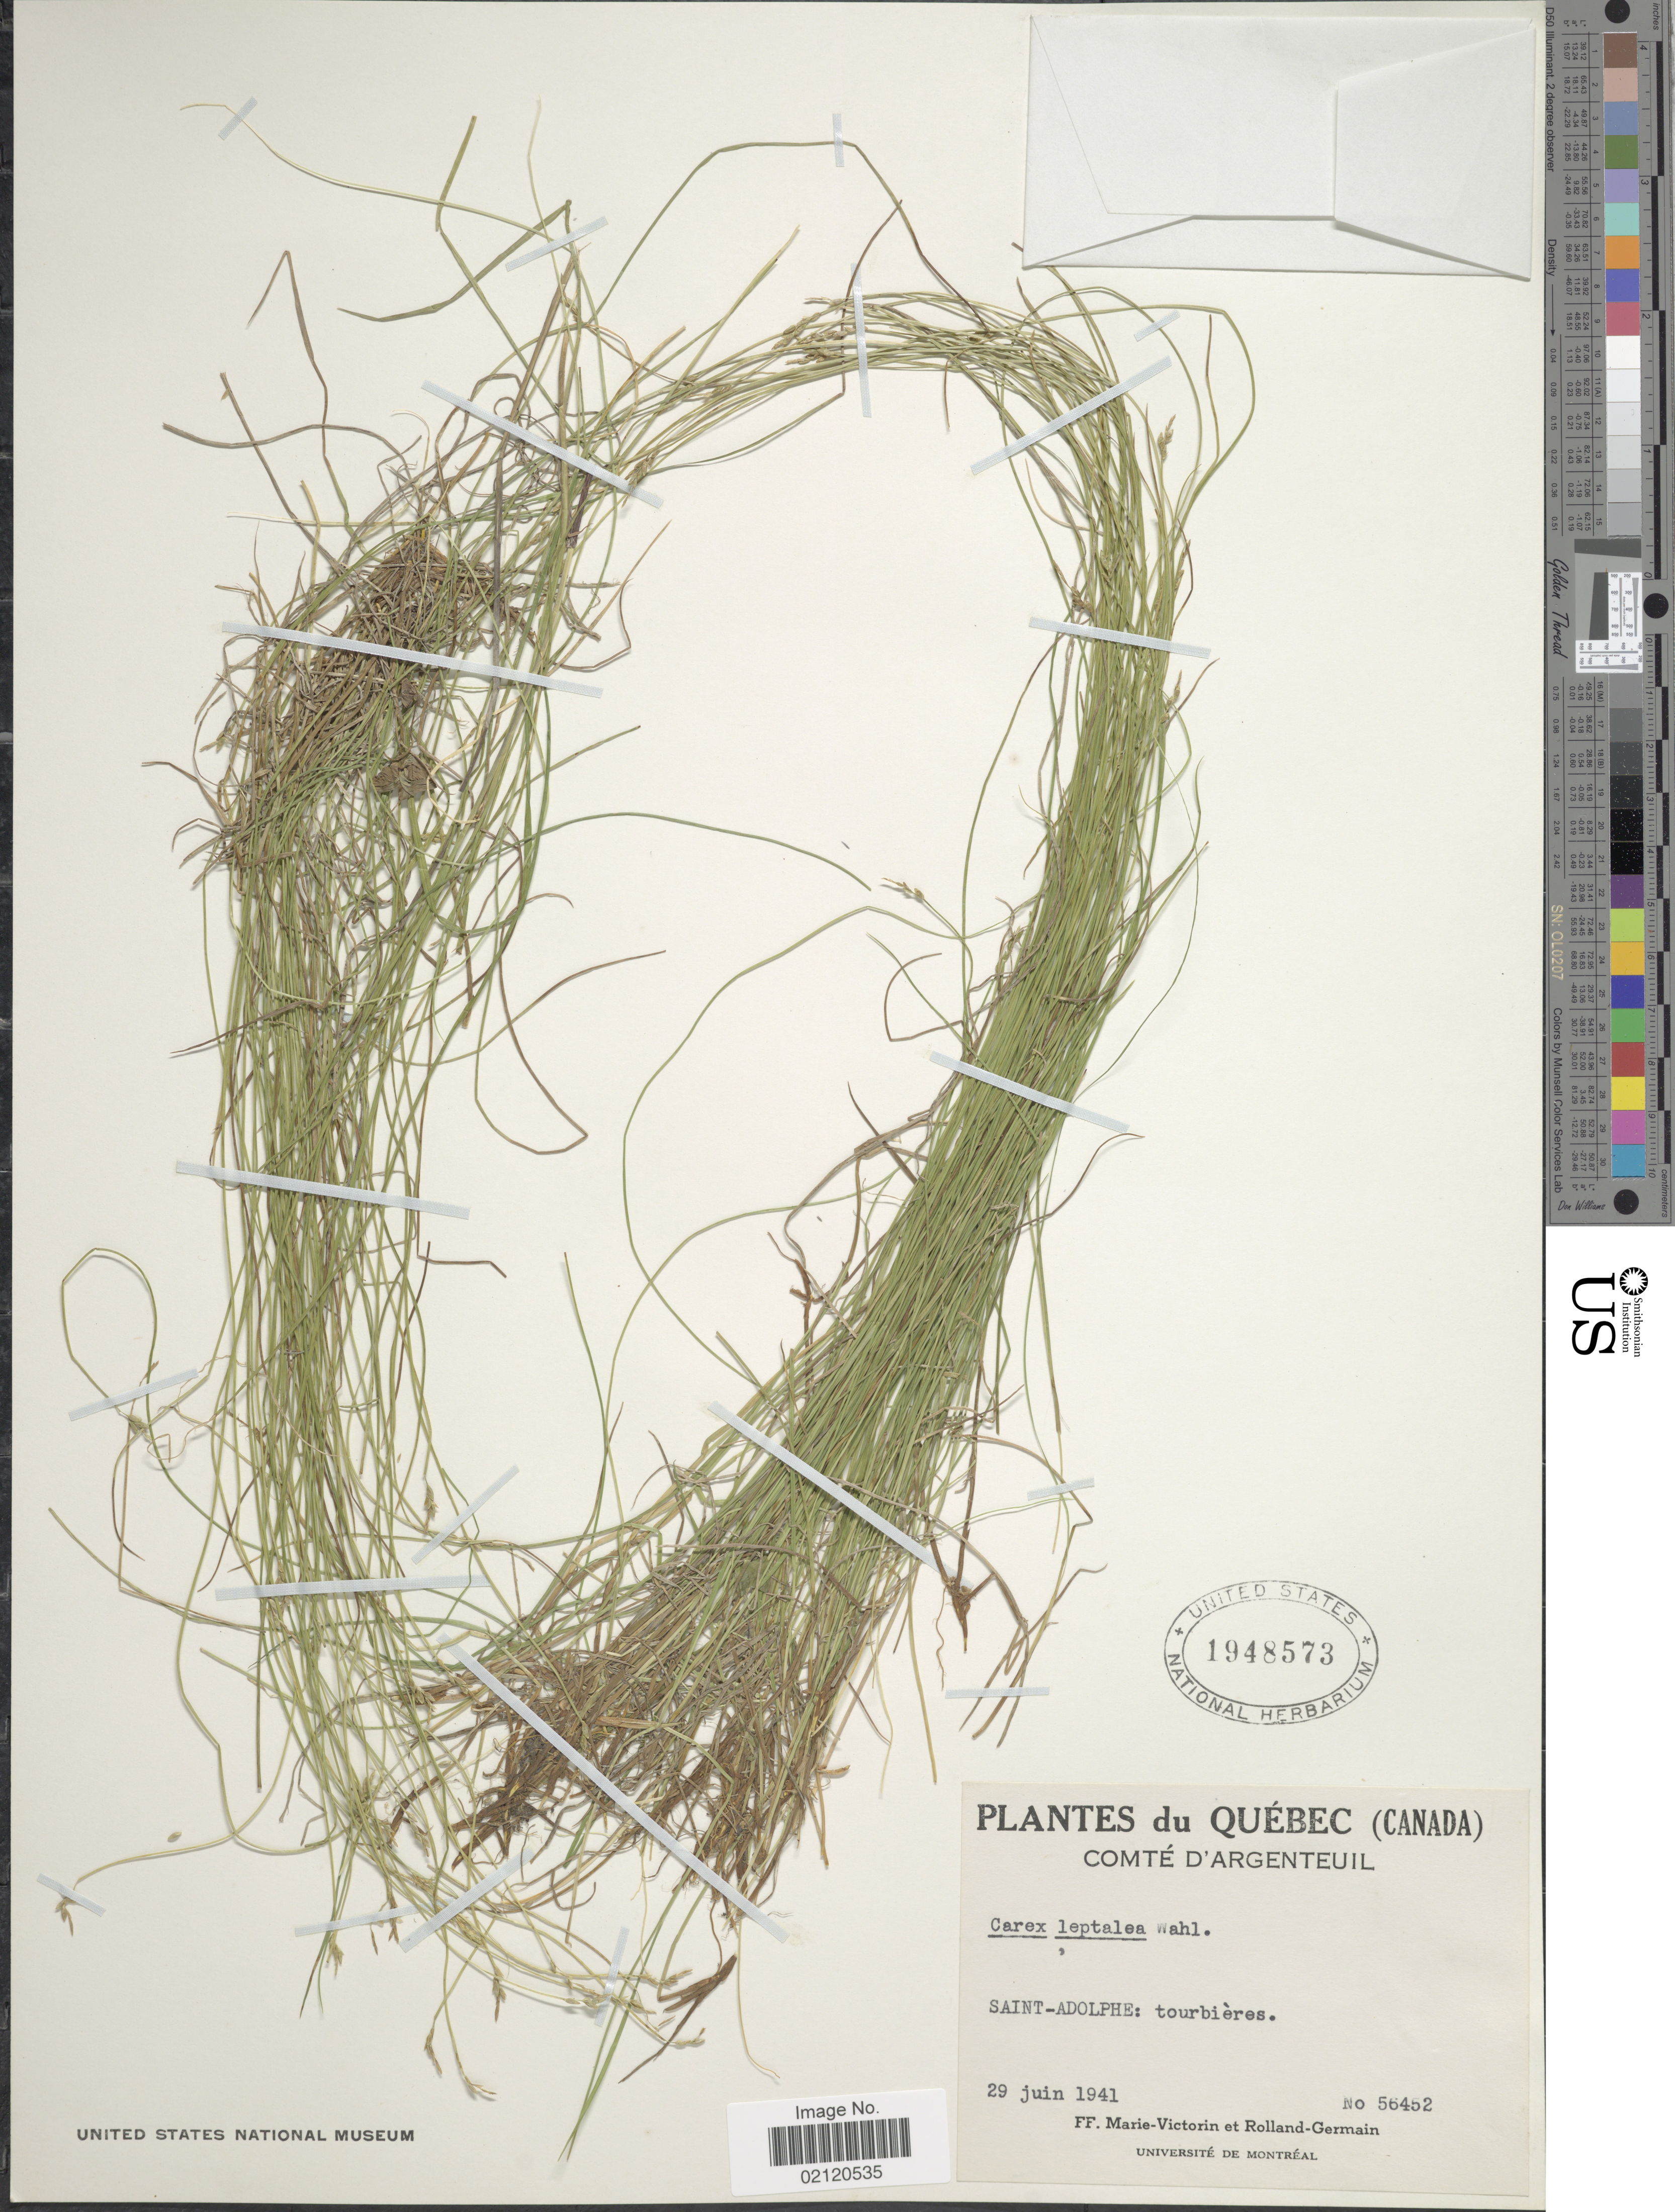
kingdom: Plantae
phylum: Tracheophyta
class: Liliopsida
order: Poales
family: Cyperaceae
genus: Carex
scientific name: Carex leptalea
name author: Wahlenb.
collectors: F. Marie-Victorin & Rolland-Germain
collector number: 56452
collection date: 1941-06-29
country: Canada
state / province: Quebec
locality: Comte D'Argenteuil, Saint-Adolphe: tourbieres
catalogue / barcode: US 1948573